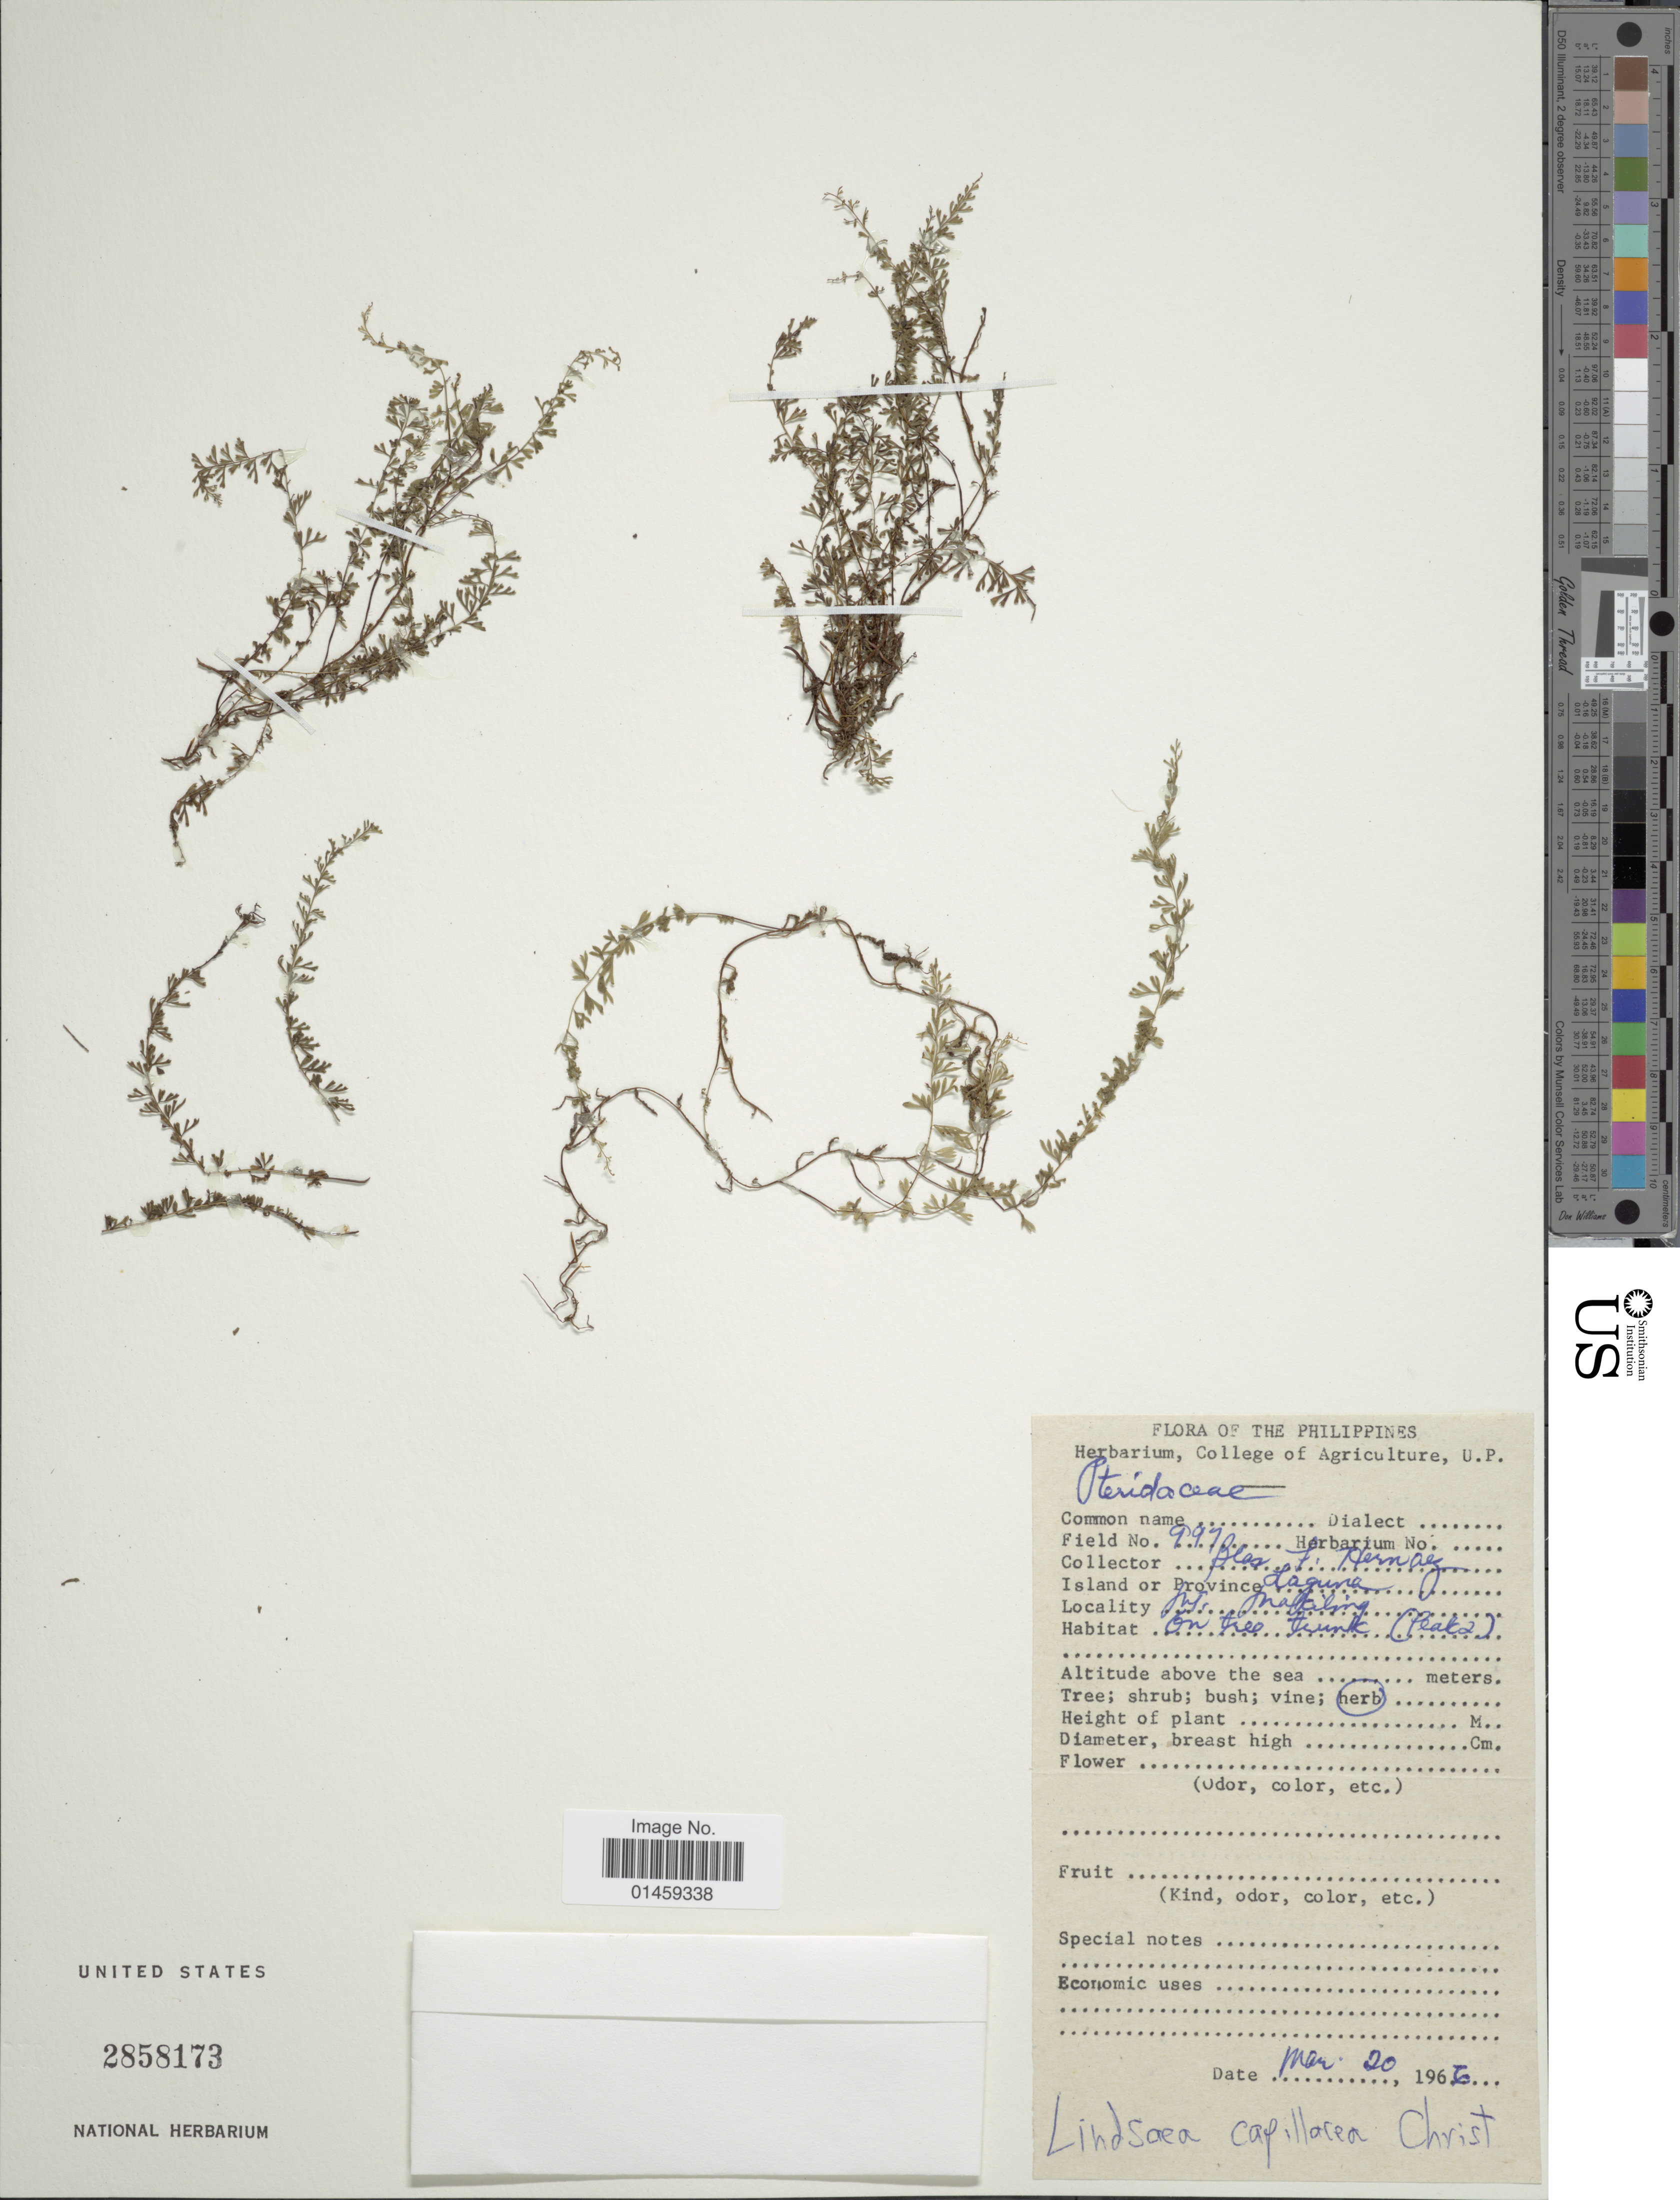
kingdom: Plantae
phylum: Tracheophyta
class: Polypodiopsida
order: Polypodiales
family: Lindsaeaceae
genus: Lindsaea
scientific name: Lindsaea capillacea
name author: Christ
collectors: P. Hernandez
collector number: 9470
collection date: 1966-03-20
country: Philippines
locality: Island of Province Laguna. Mt. Makiling.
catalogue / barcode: US 2858173